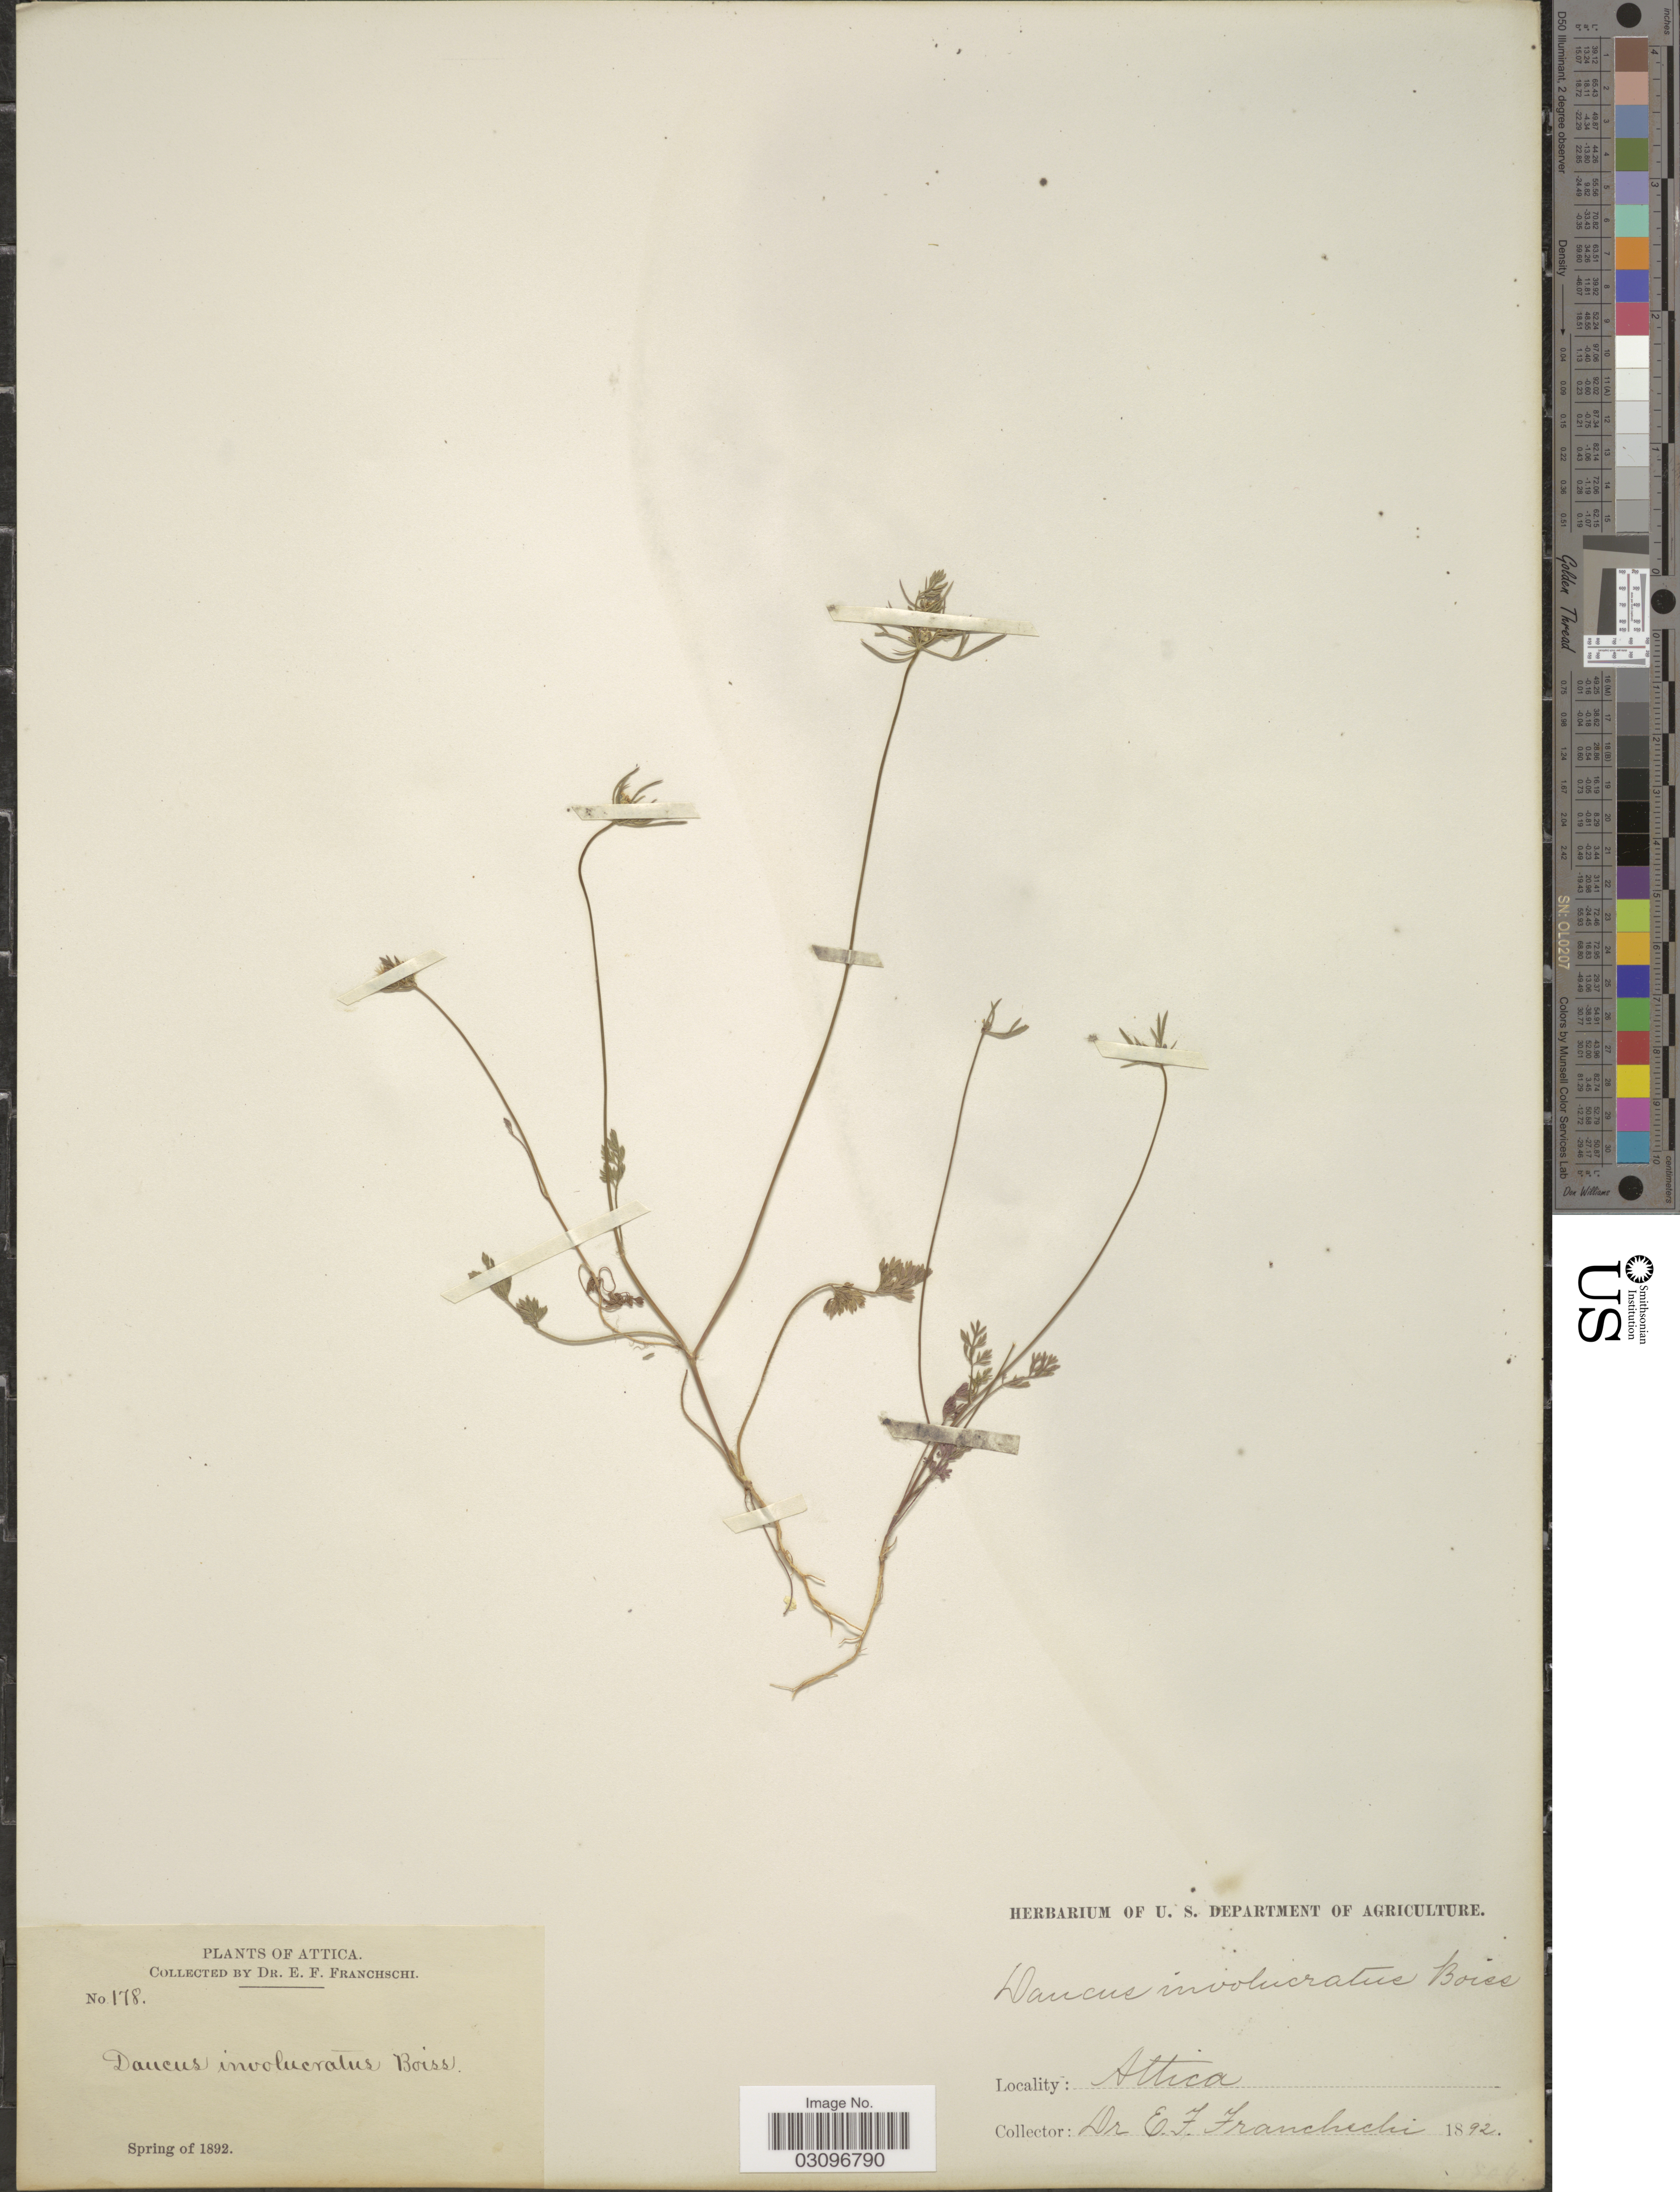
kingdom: Plantae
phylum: Tracheophyta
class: Magnoliopsida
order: Apiales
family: Apiaceae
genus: Daucus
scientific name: Daucus involucratus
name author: Sm.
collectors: E. Franchschi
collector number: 178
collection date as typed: Spring of 1892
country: Greece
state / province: Attica